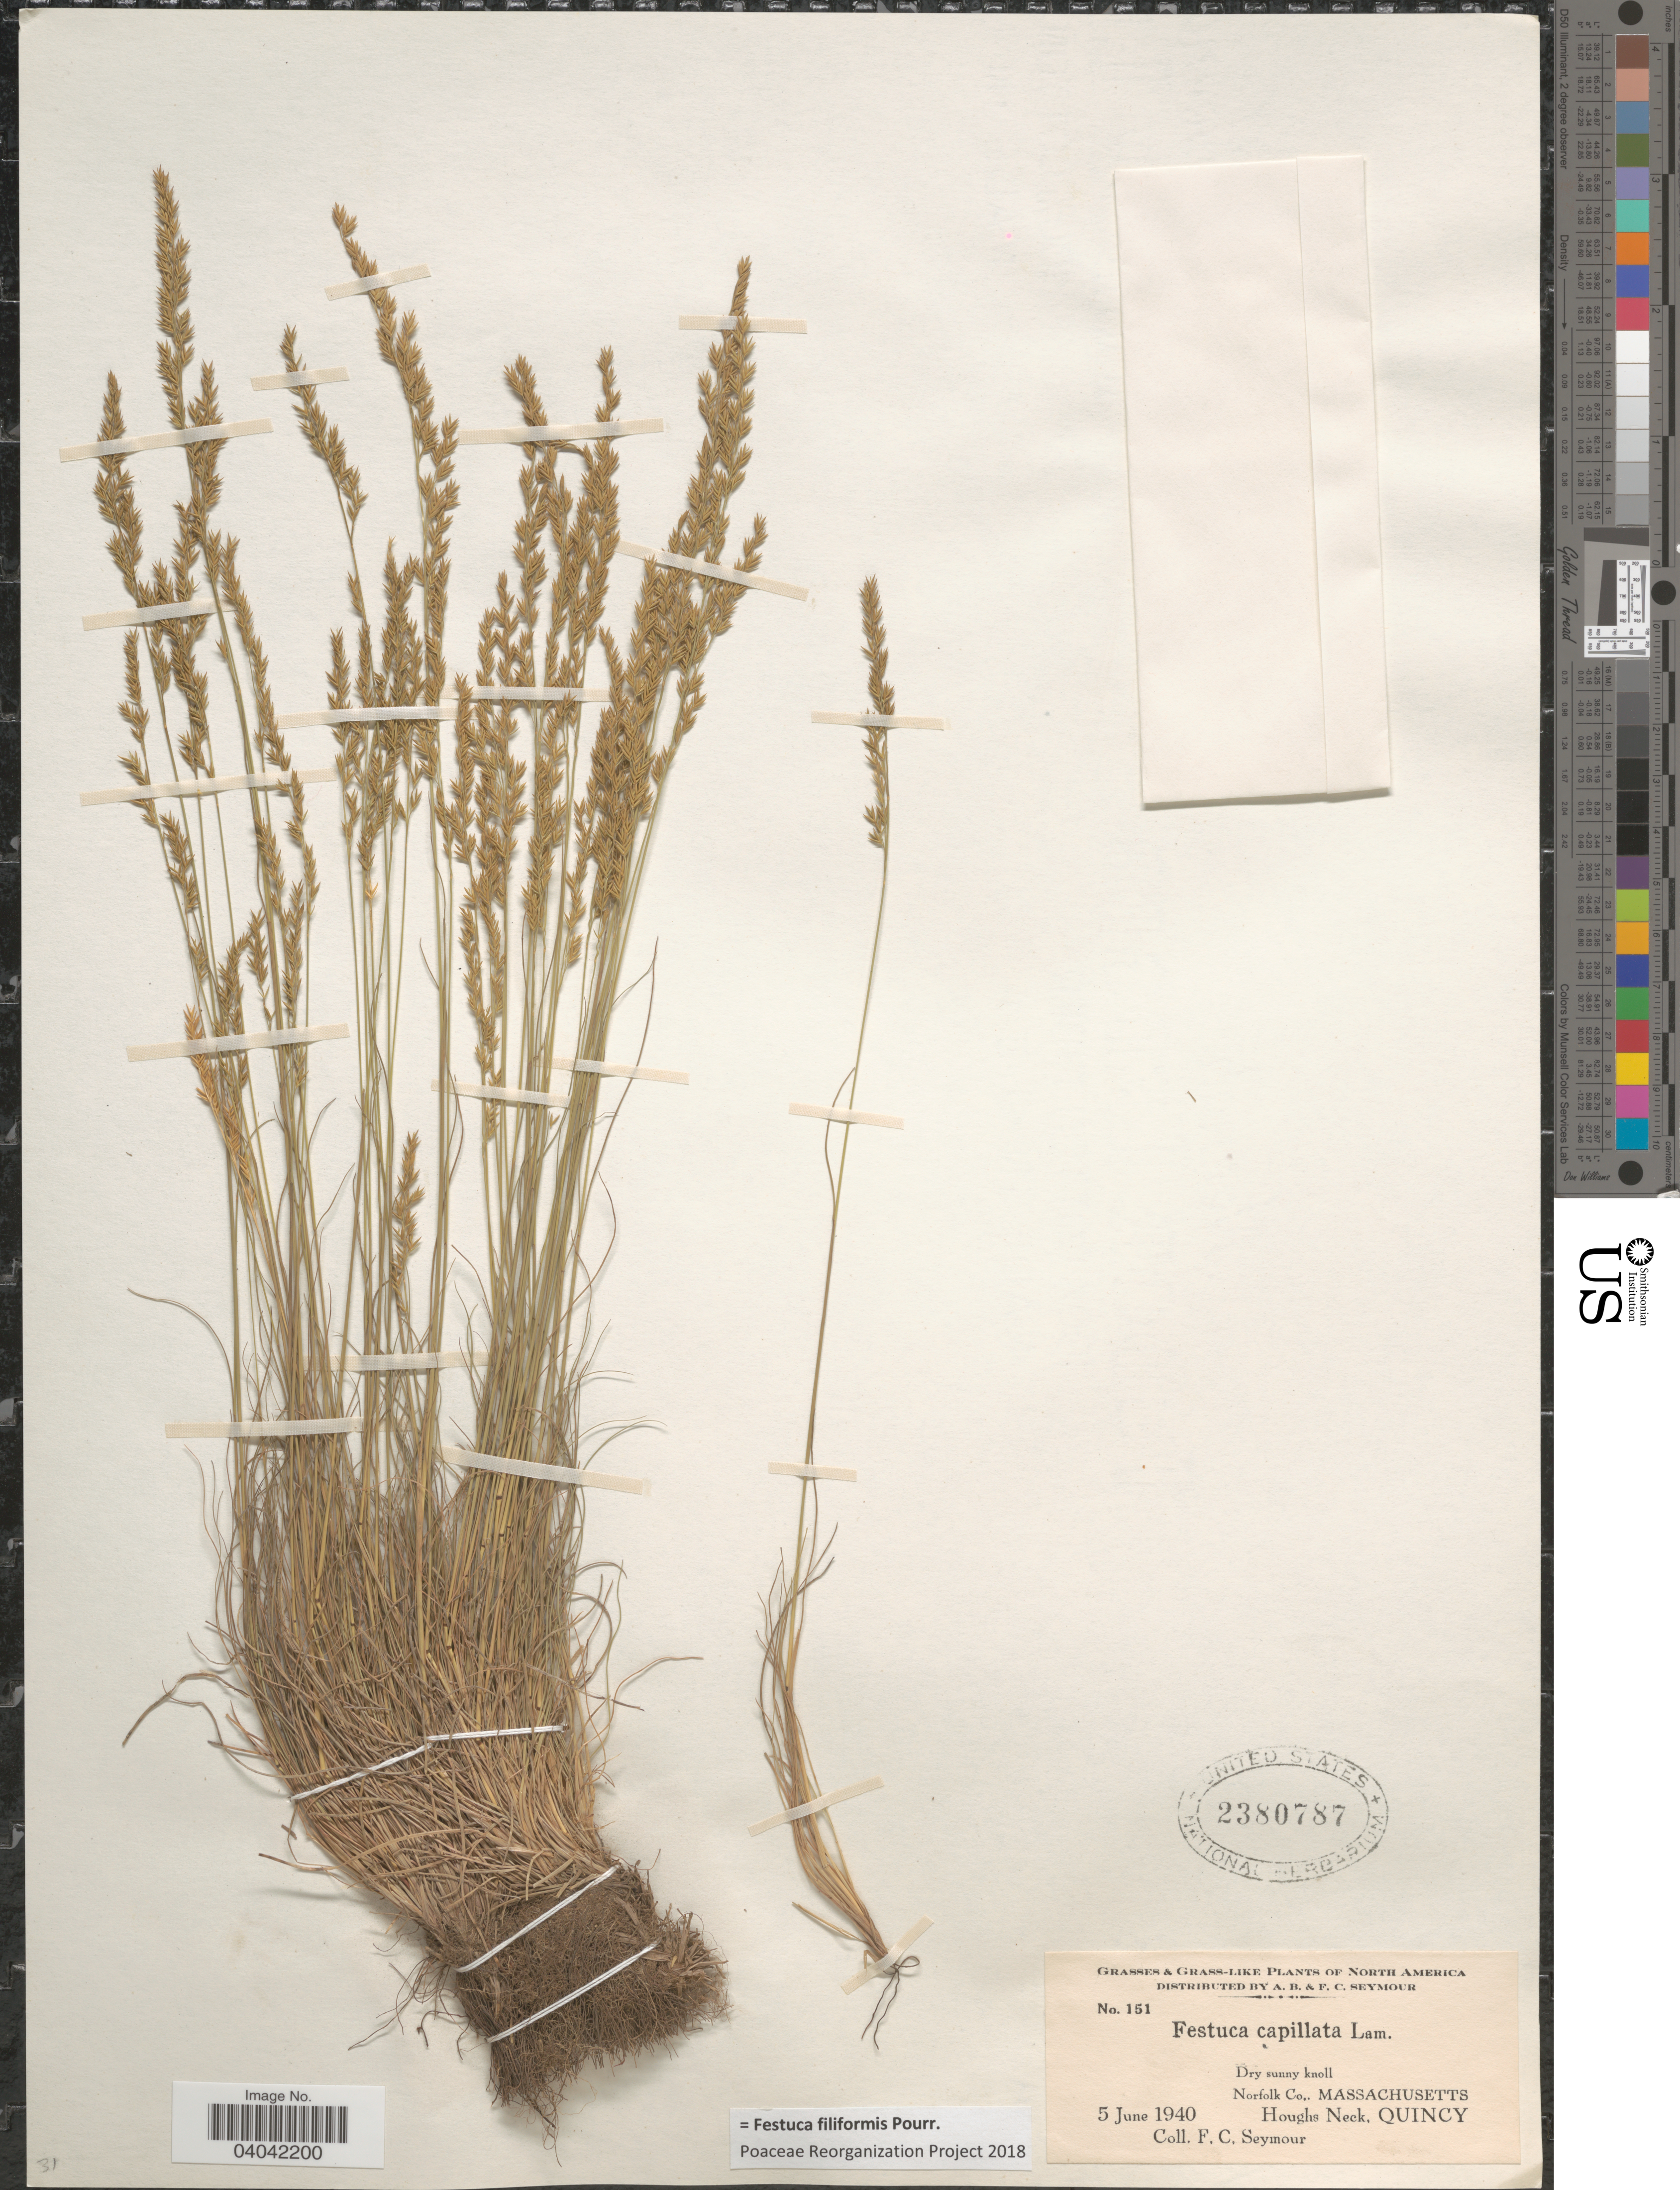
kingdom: Plantae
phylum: Tracheophyta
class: Liliopsida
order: Poales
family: Poaceae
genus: Festuca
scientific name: Festuca filiformis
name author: Pourr.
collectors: F. C. Seymour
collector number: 151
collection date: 1940-06-05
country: United States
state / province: Massachusetts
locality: Dry sunny knoll. Norfolk Co. Houghs Neck, Quincy.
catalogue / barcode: US 2380787